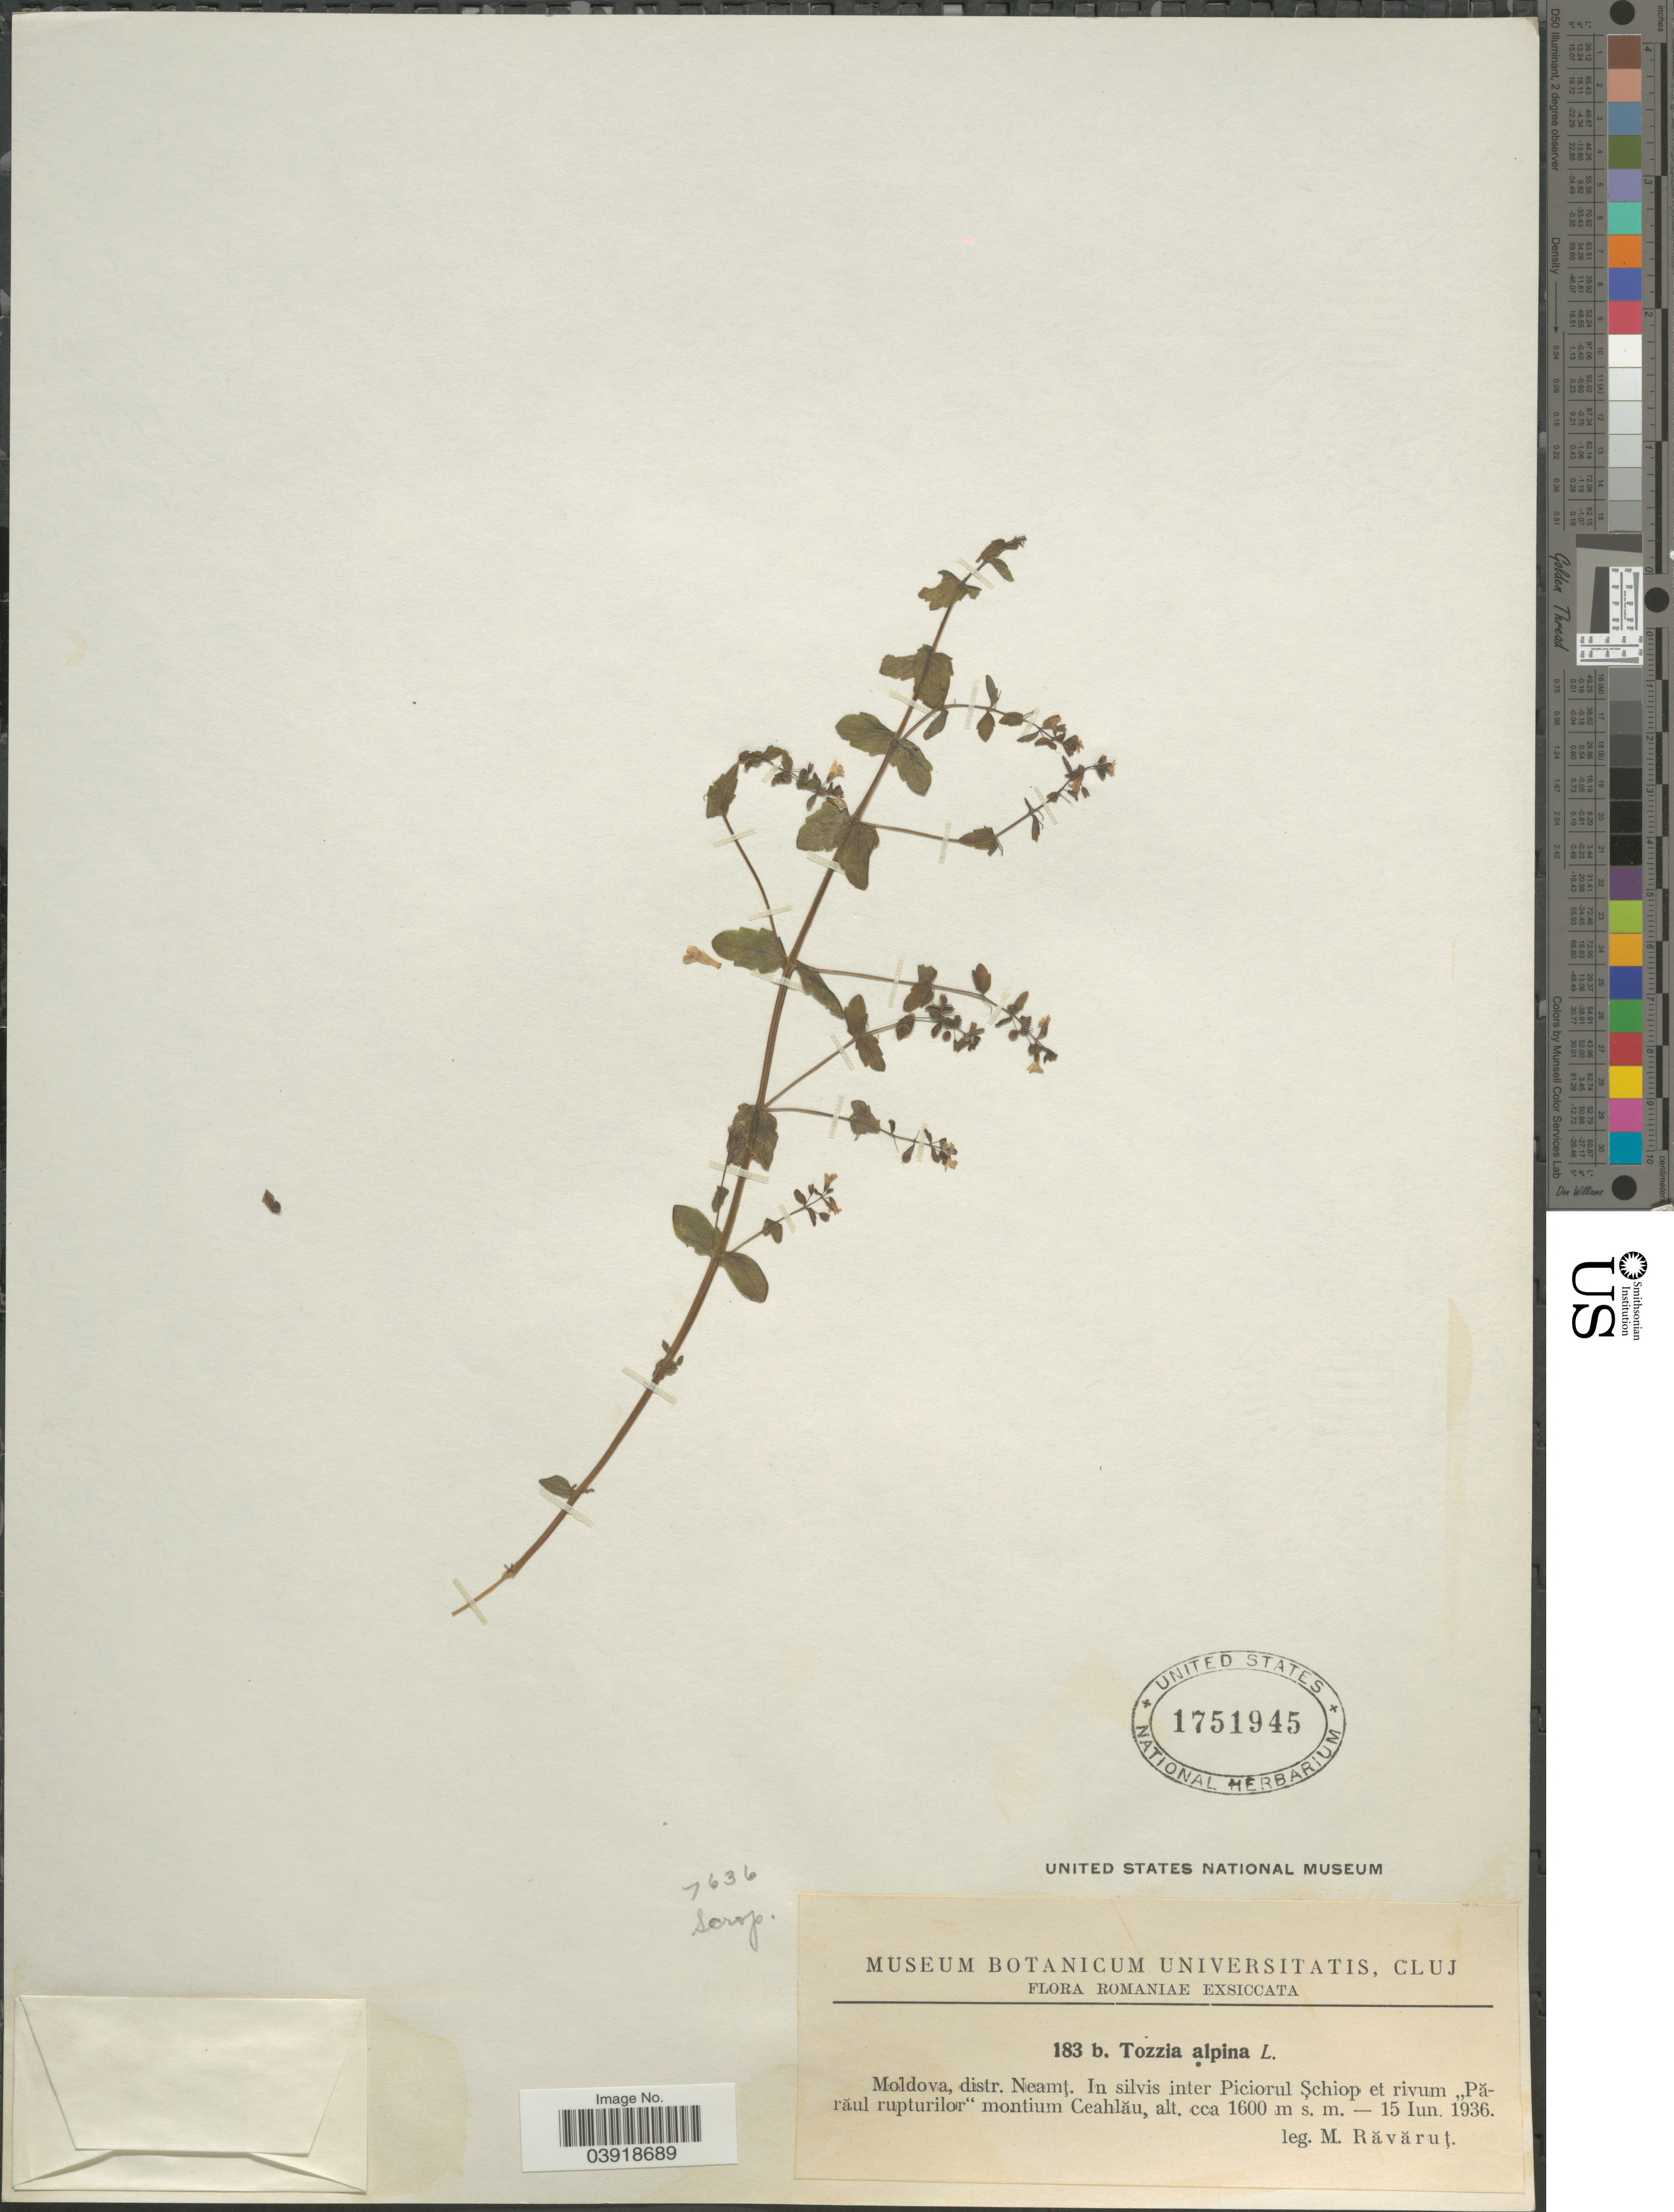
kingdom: Plantae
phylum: Tracheophyta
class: Magnoliopsida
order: Lamiales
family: Orobanchaceae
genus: Tozzia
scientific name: Tozzia alpina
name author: L.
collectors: M. Ravarut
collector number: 183b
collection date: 1936-06-15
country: Romania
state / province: Neamt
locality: Romaniae. Moldova, distr. Neamt. In silvis inter Piciorul Şchiop et rivum "Părăul rupturilor" montium Ceahlău.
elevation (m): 1600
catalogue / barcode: US 1751945